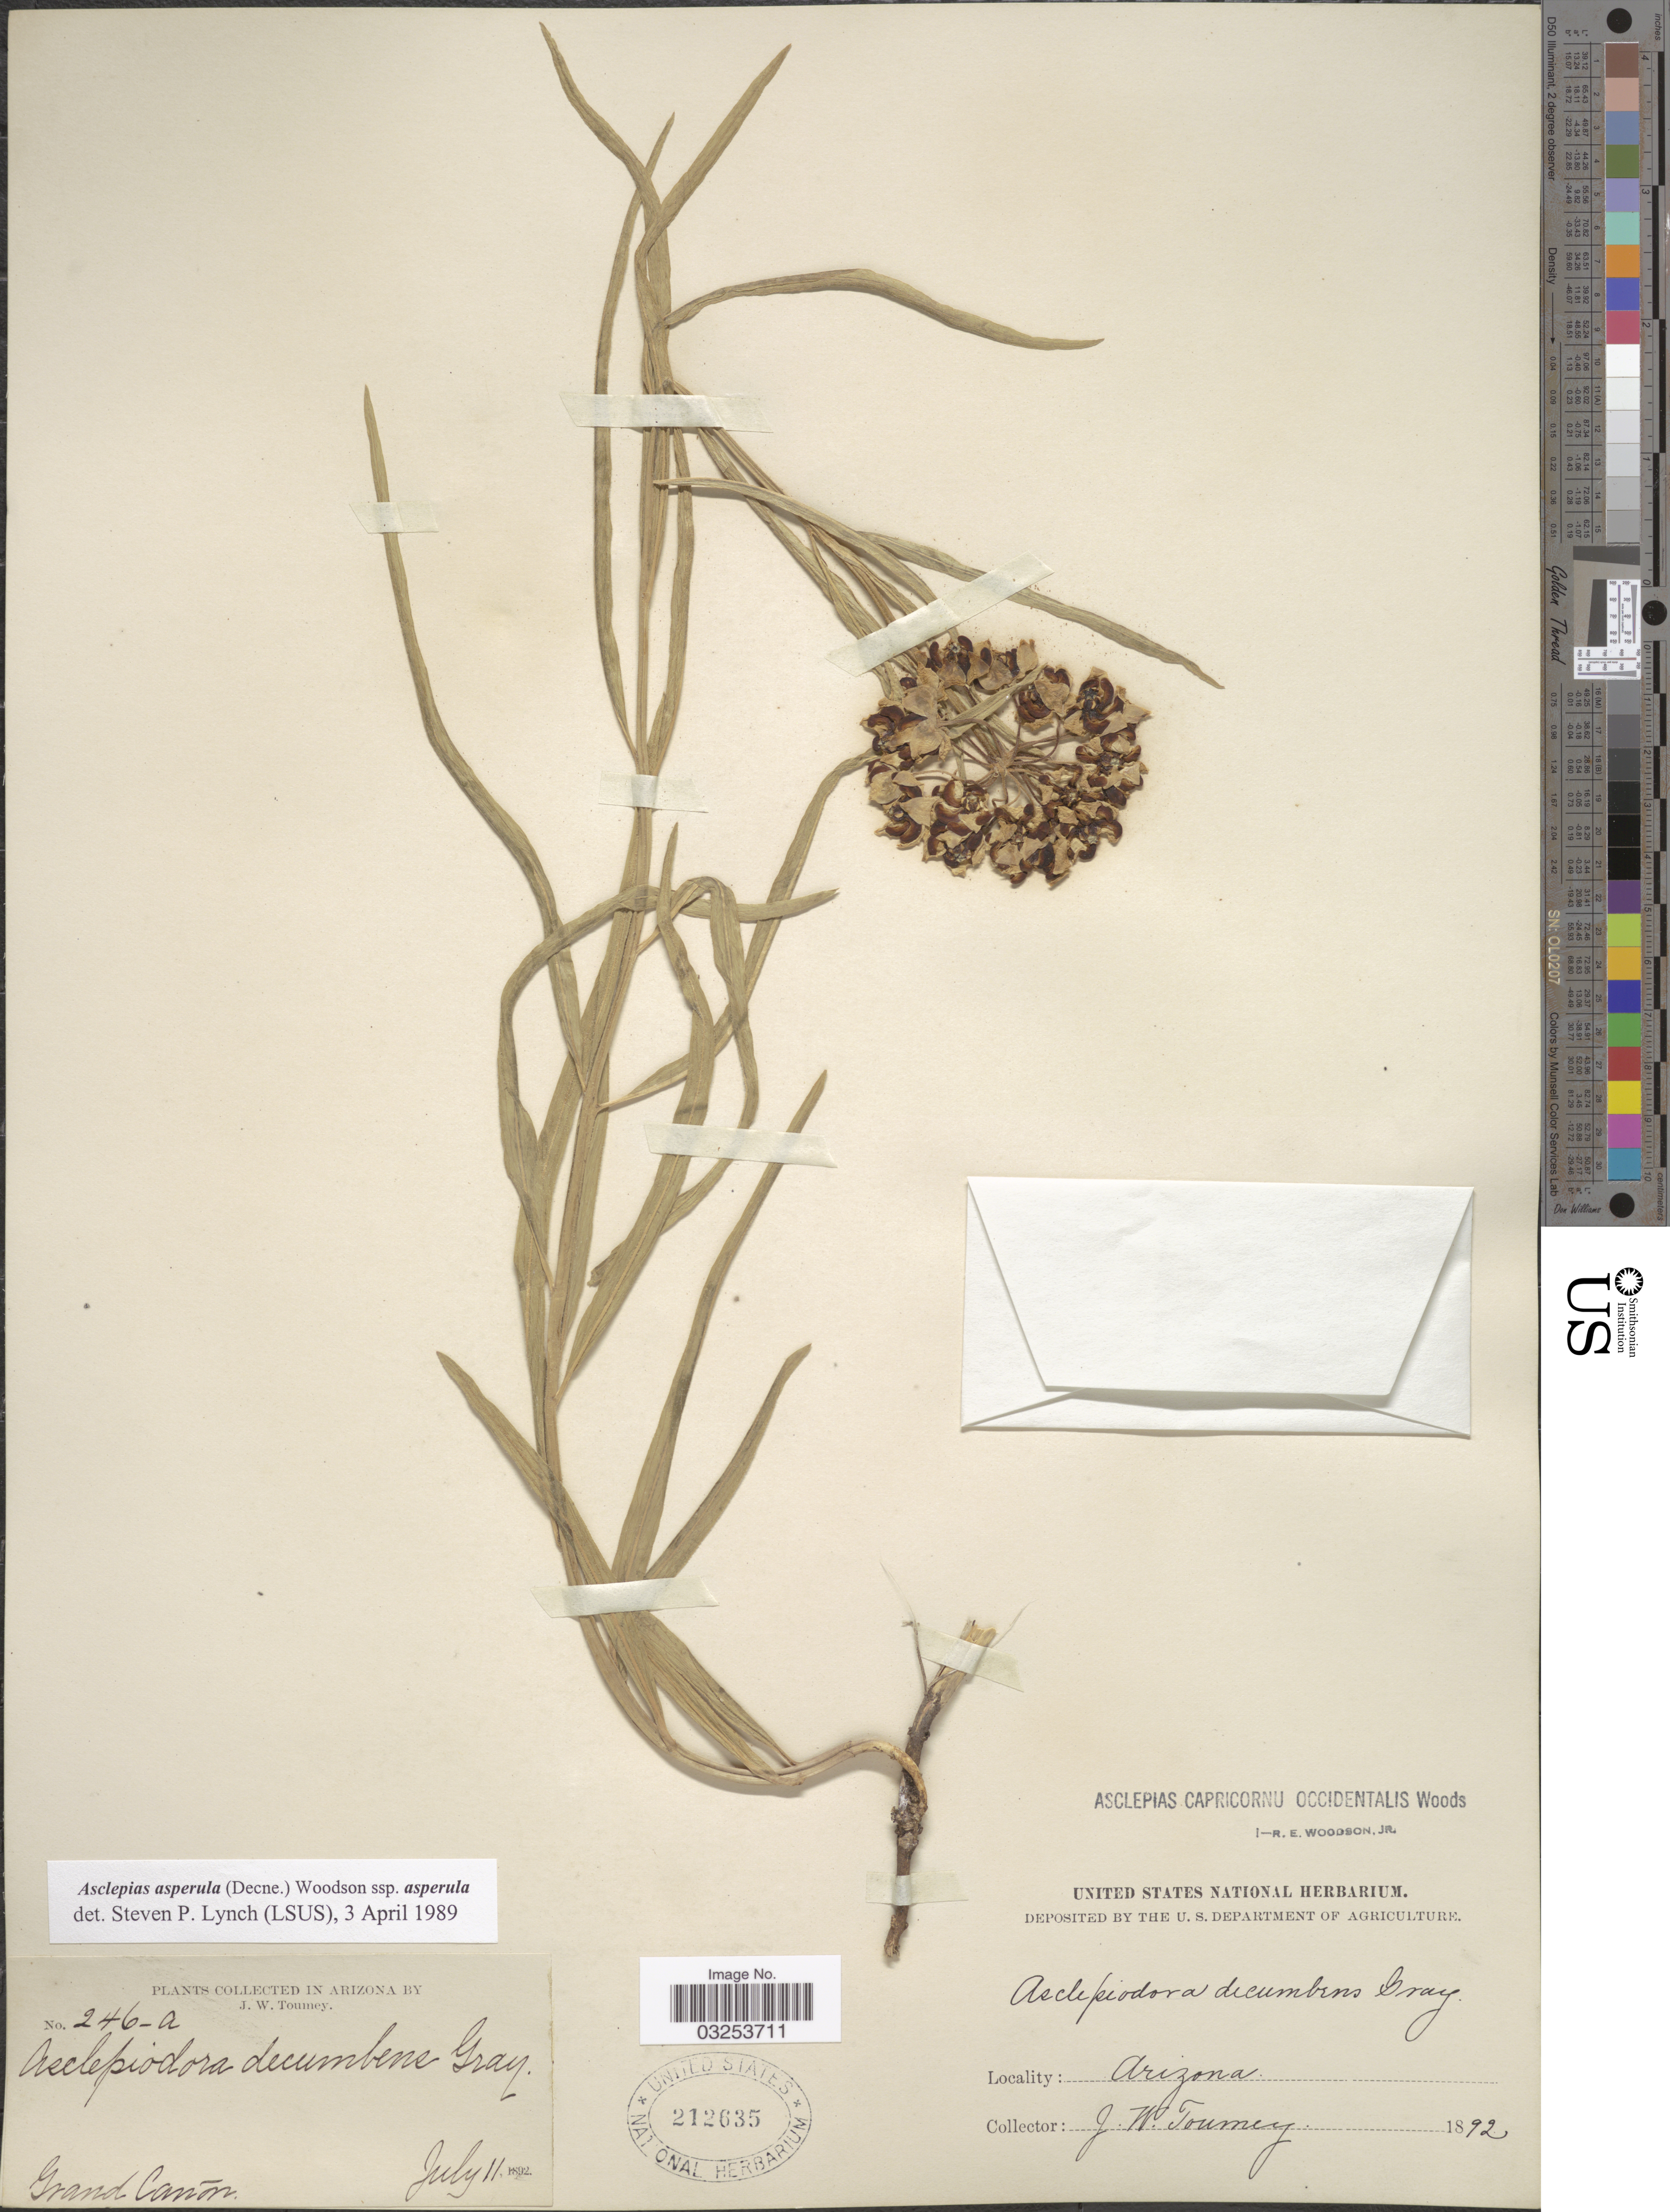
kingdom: Plantae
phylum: Tracheophyta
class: Magnoliopsida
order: Gentianales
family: Apocynaceae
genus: Asclepias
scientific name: Asclepias asperula subsp. asperula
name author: (Decne.) Woodson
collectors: J. W. Toumey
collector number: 246-a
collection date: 1892-07-11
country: United States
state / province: Arizona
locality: Grand Cañon.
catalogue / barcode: US 212635